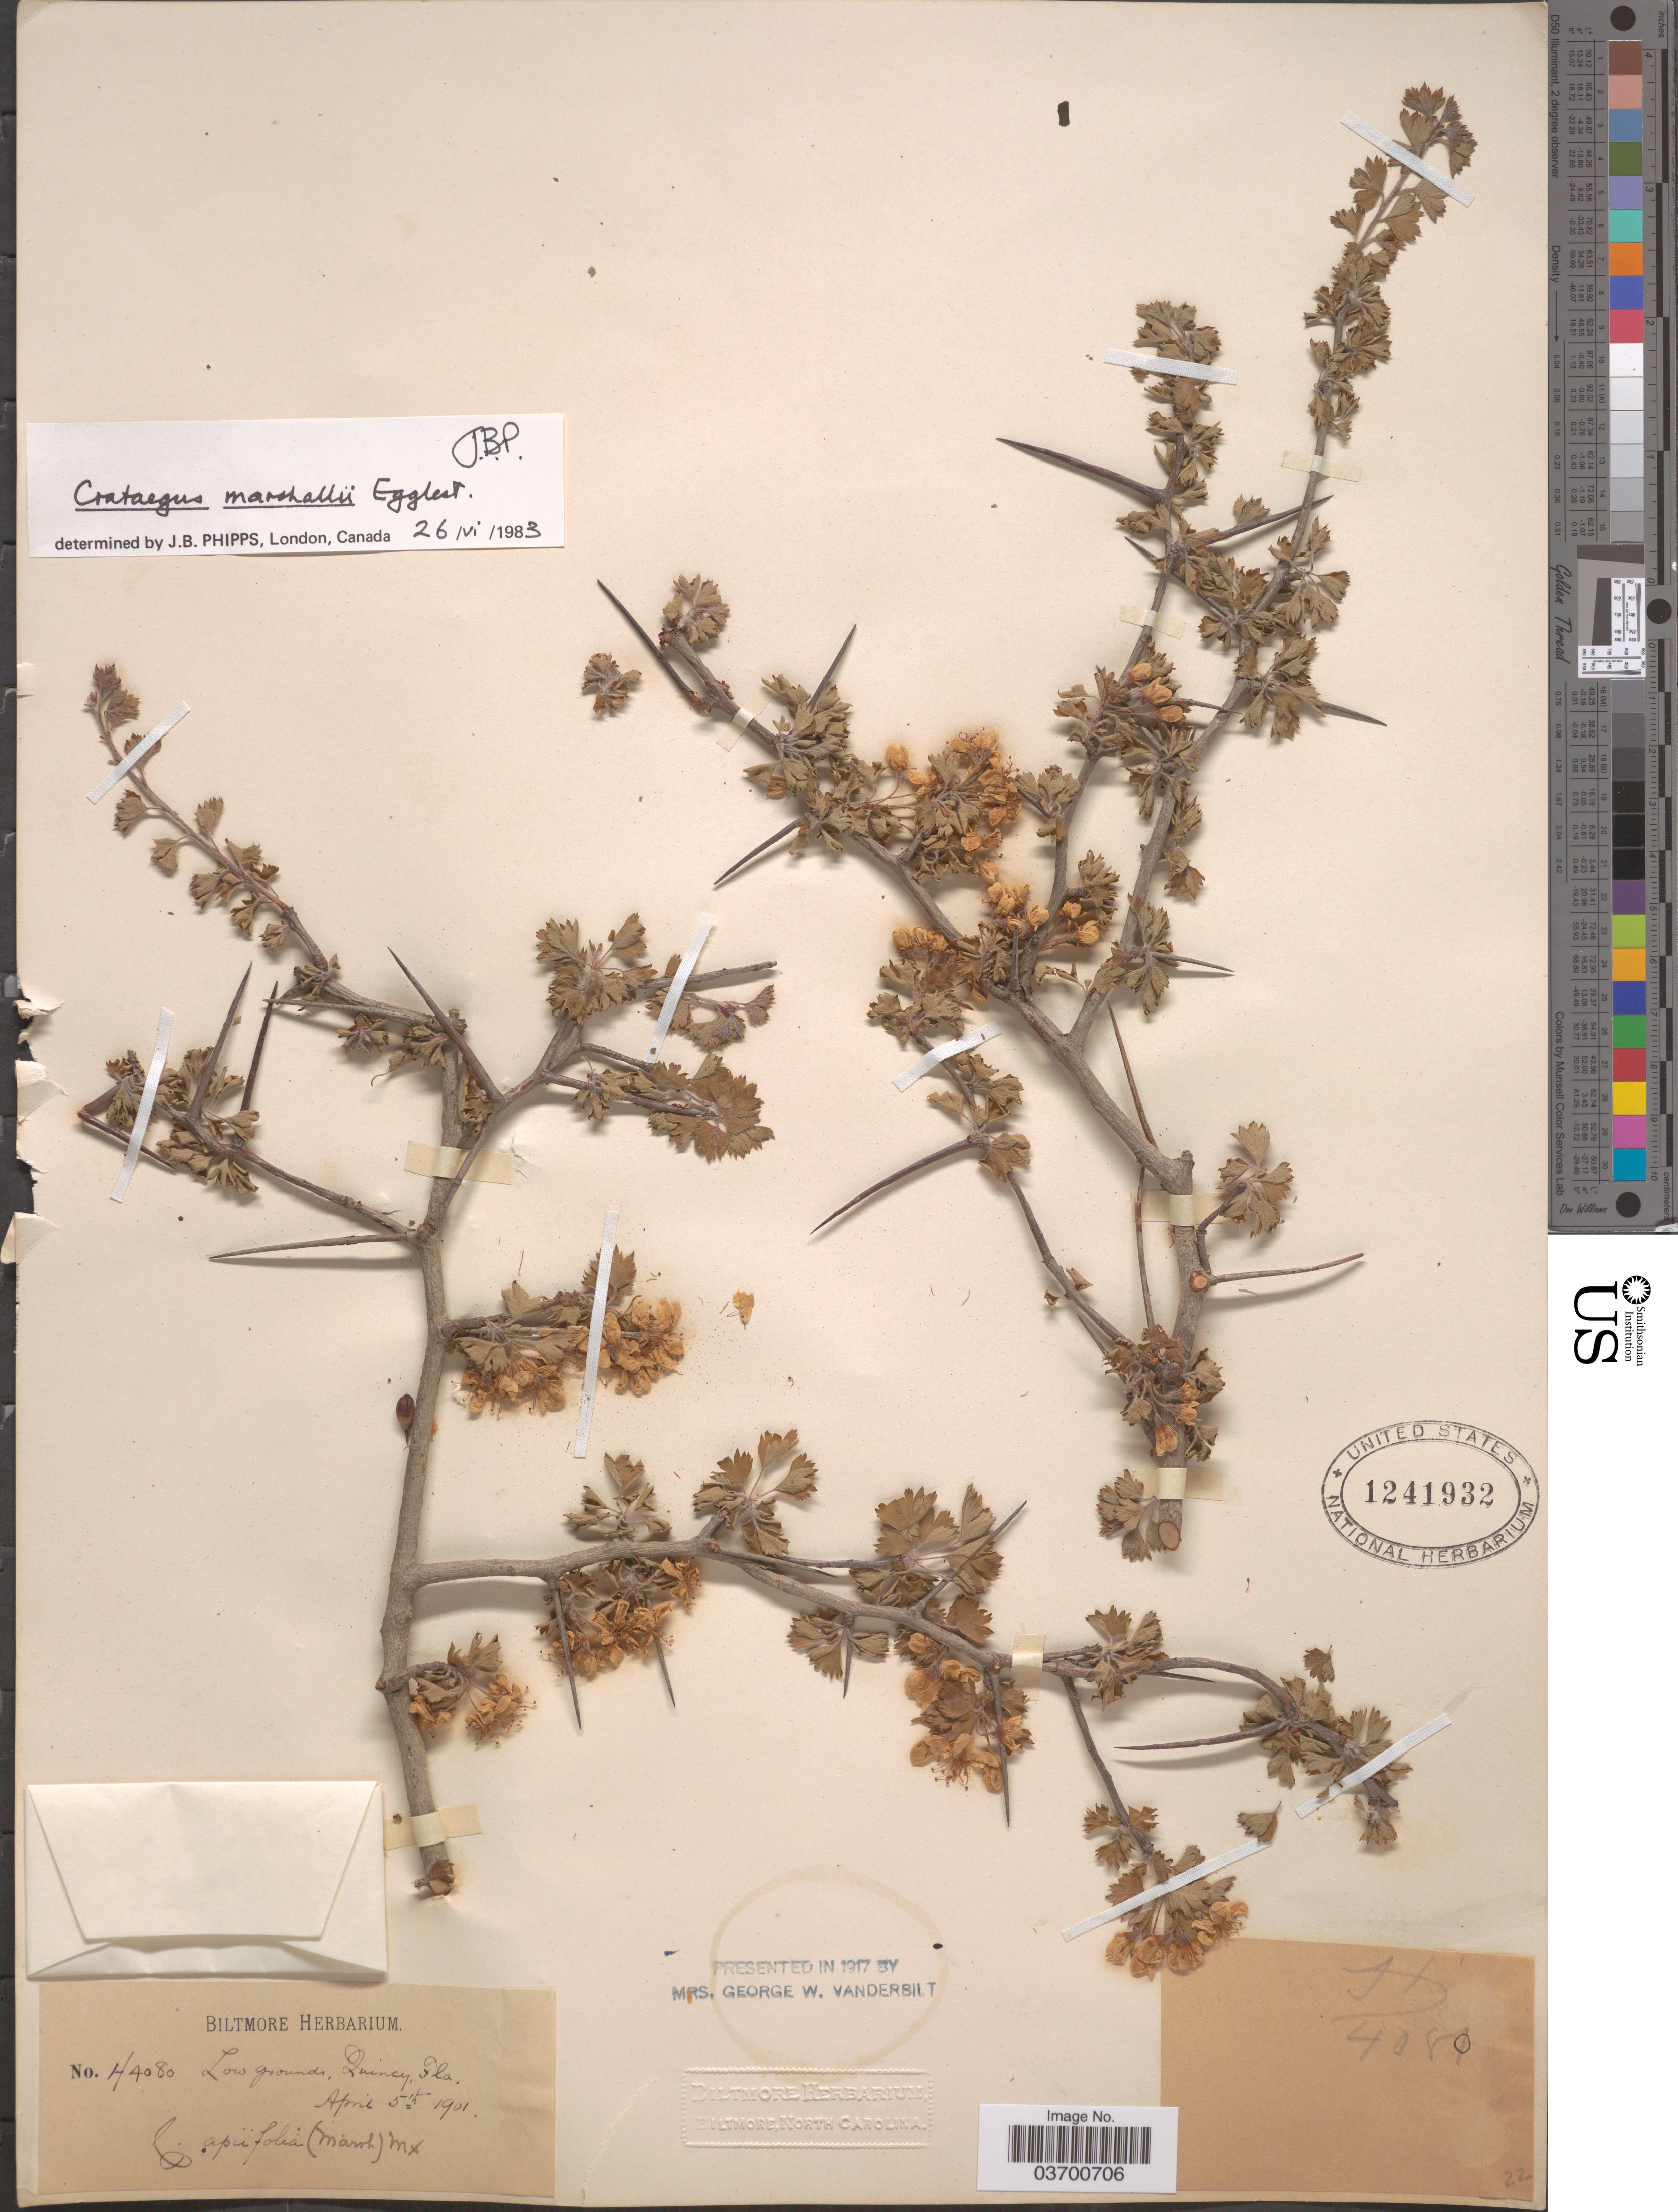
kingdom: Plantae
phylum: Tracheophyta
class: Magnoliopsida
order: Rosales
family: Rosaceae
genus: Crataegus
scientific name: Crataegus marshallii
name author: Eggl.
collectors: ex herb. Biltmore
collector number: H4080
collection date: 1901-04-05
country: United States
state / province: Florida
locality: Quincy.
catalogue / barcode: US 1241932